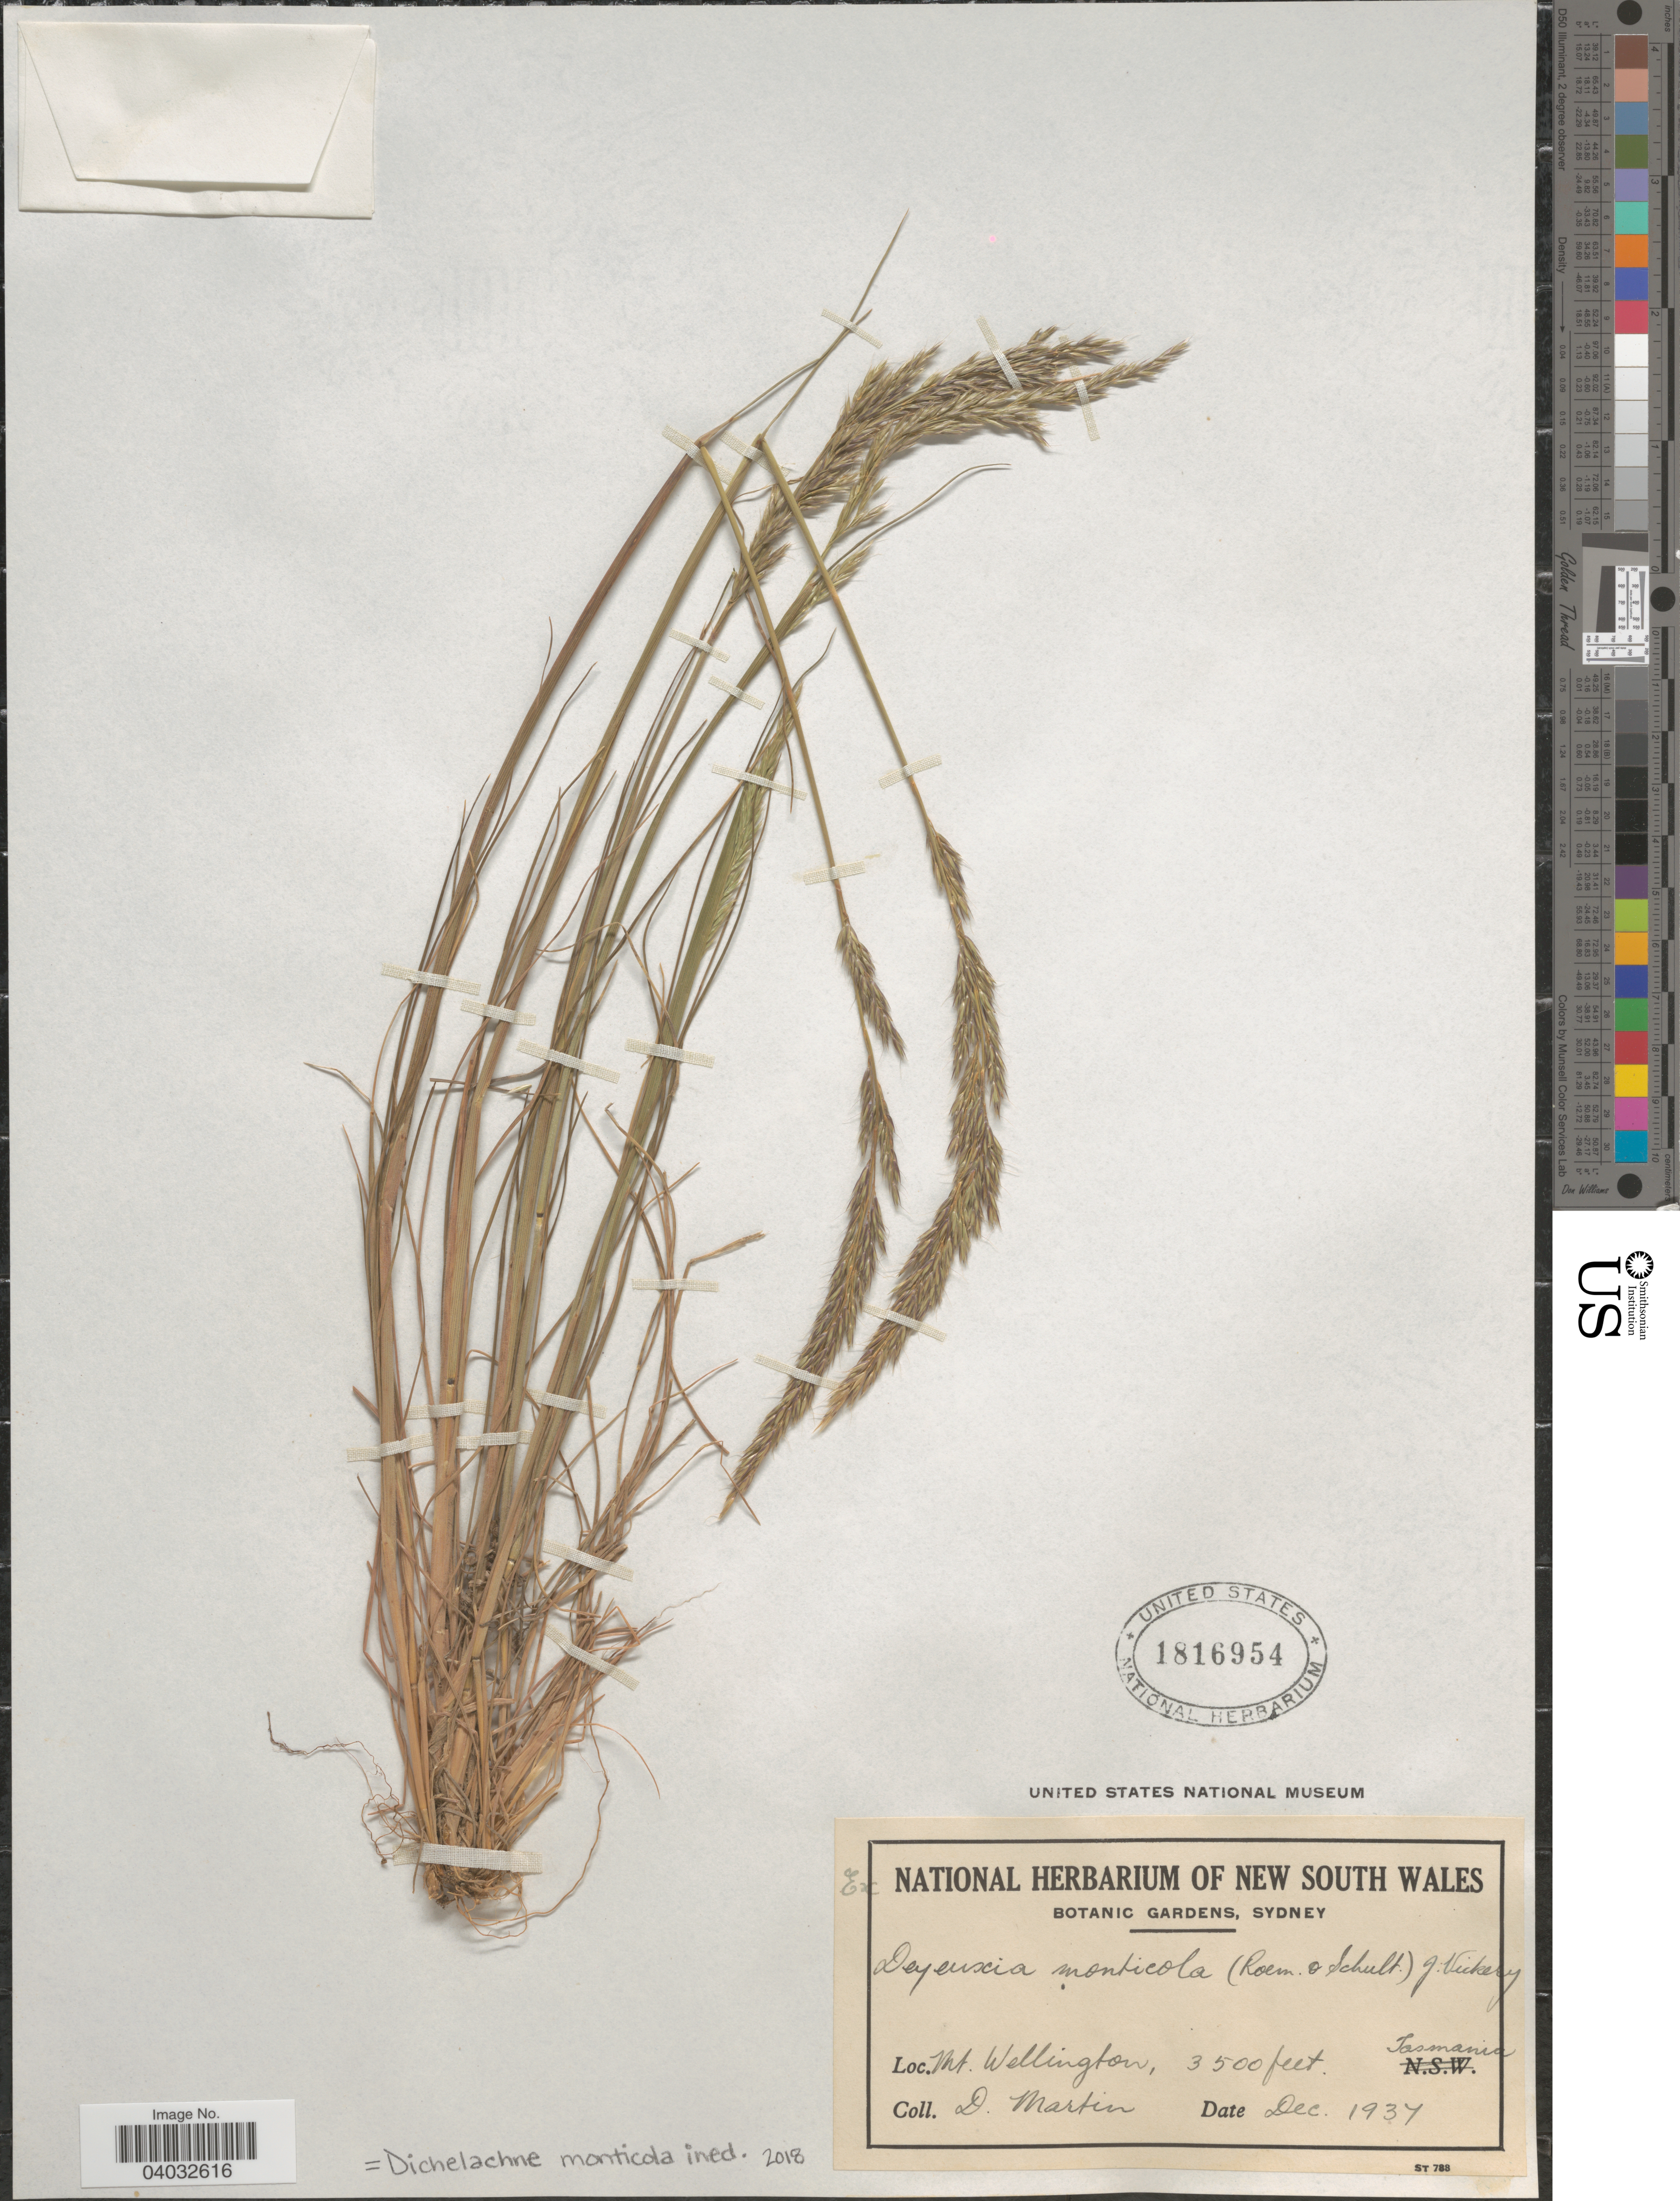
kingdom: Plantae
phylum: Tracheophyta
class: Liliopsida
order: Poales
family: Poaceae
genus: Dichelachne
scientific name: Dichelachne monticola ined.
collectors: D. Martin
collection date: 1937-12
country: Australia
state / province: Tasmania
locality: Mt. Wellington.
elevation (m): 1067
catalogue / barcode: US 1816954